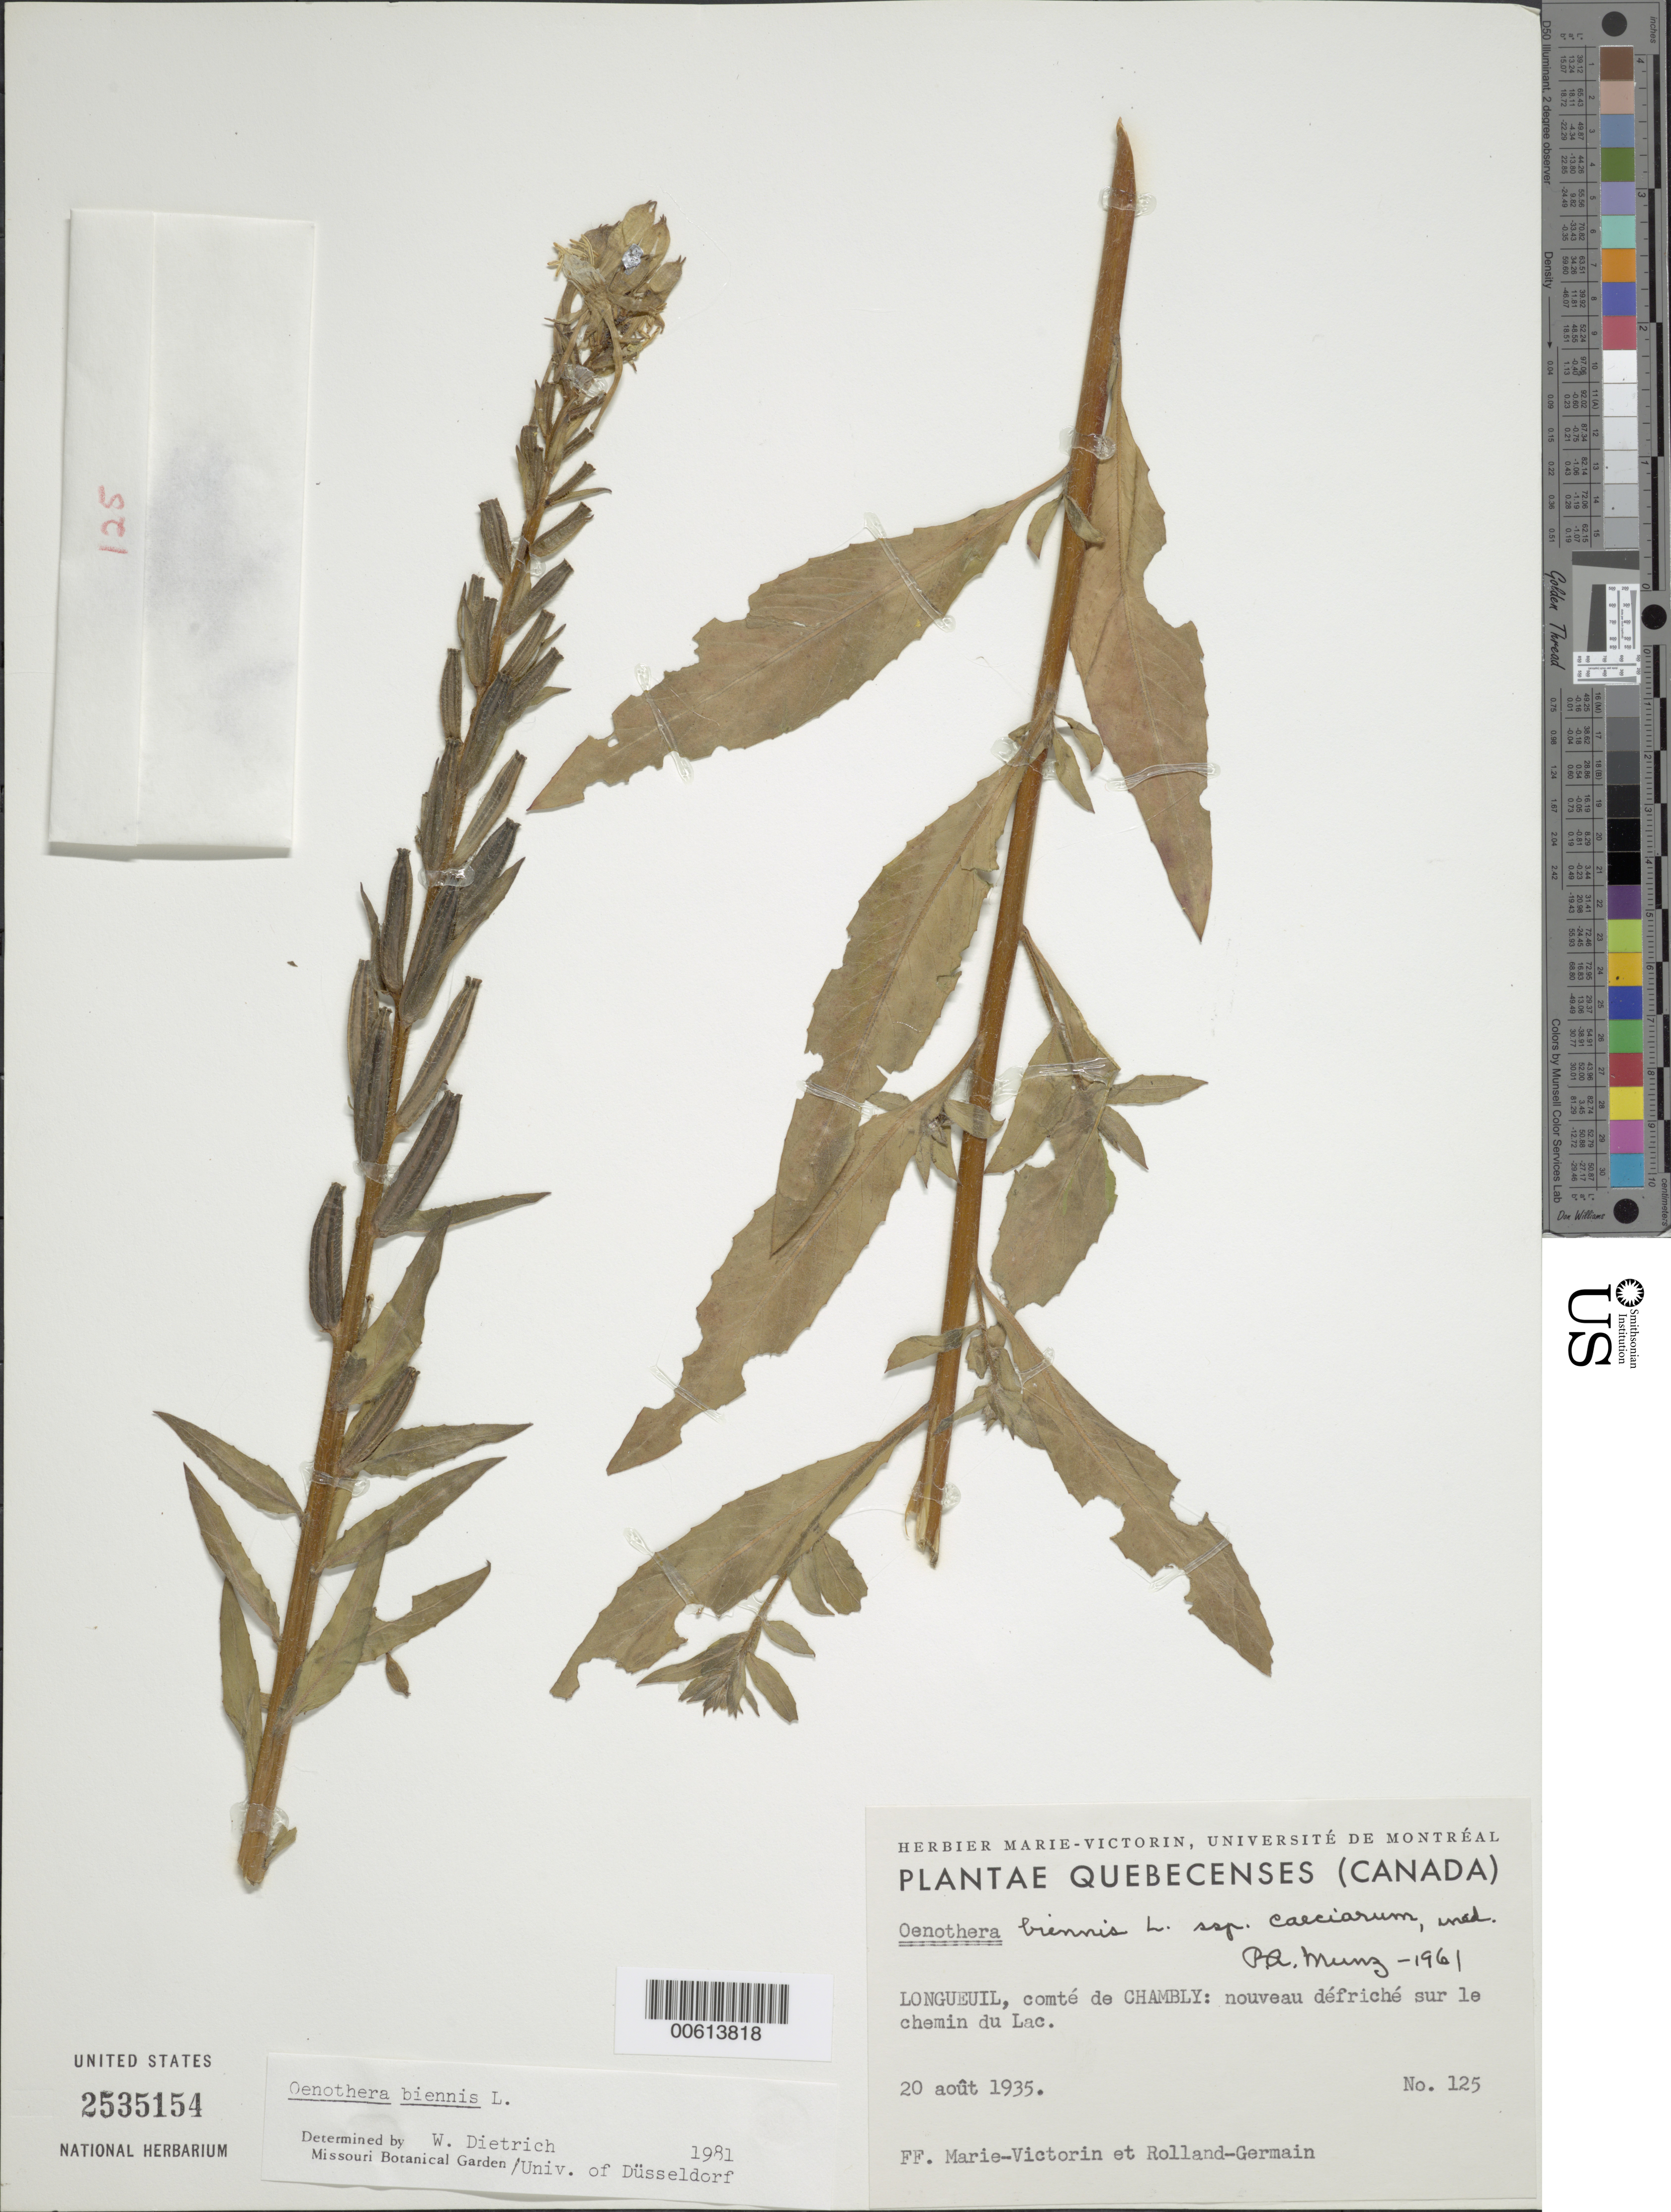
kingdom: Plantae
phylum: Tracheophyta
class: Magnoliopsida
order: Myrtales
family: Onagraceae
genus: Oenothera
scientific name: Oenothera parviflora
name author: L.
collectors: Fr. Marie-Victorin & Rolland-Germain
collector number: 125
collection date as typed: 20 Aug 1935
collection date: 1935-08-20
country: Canada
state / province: Quebec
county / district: Champlain ?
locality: Longueuil, comte de Chambly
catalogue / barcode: US 2535154